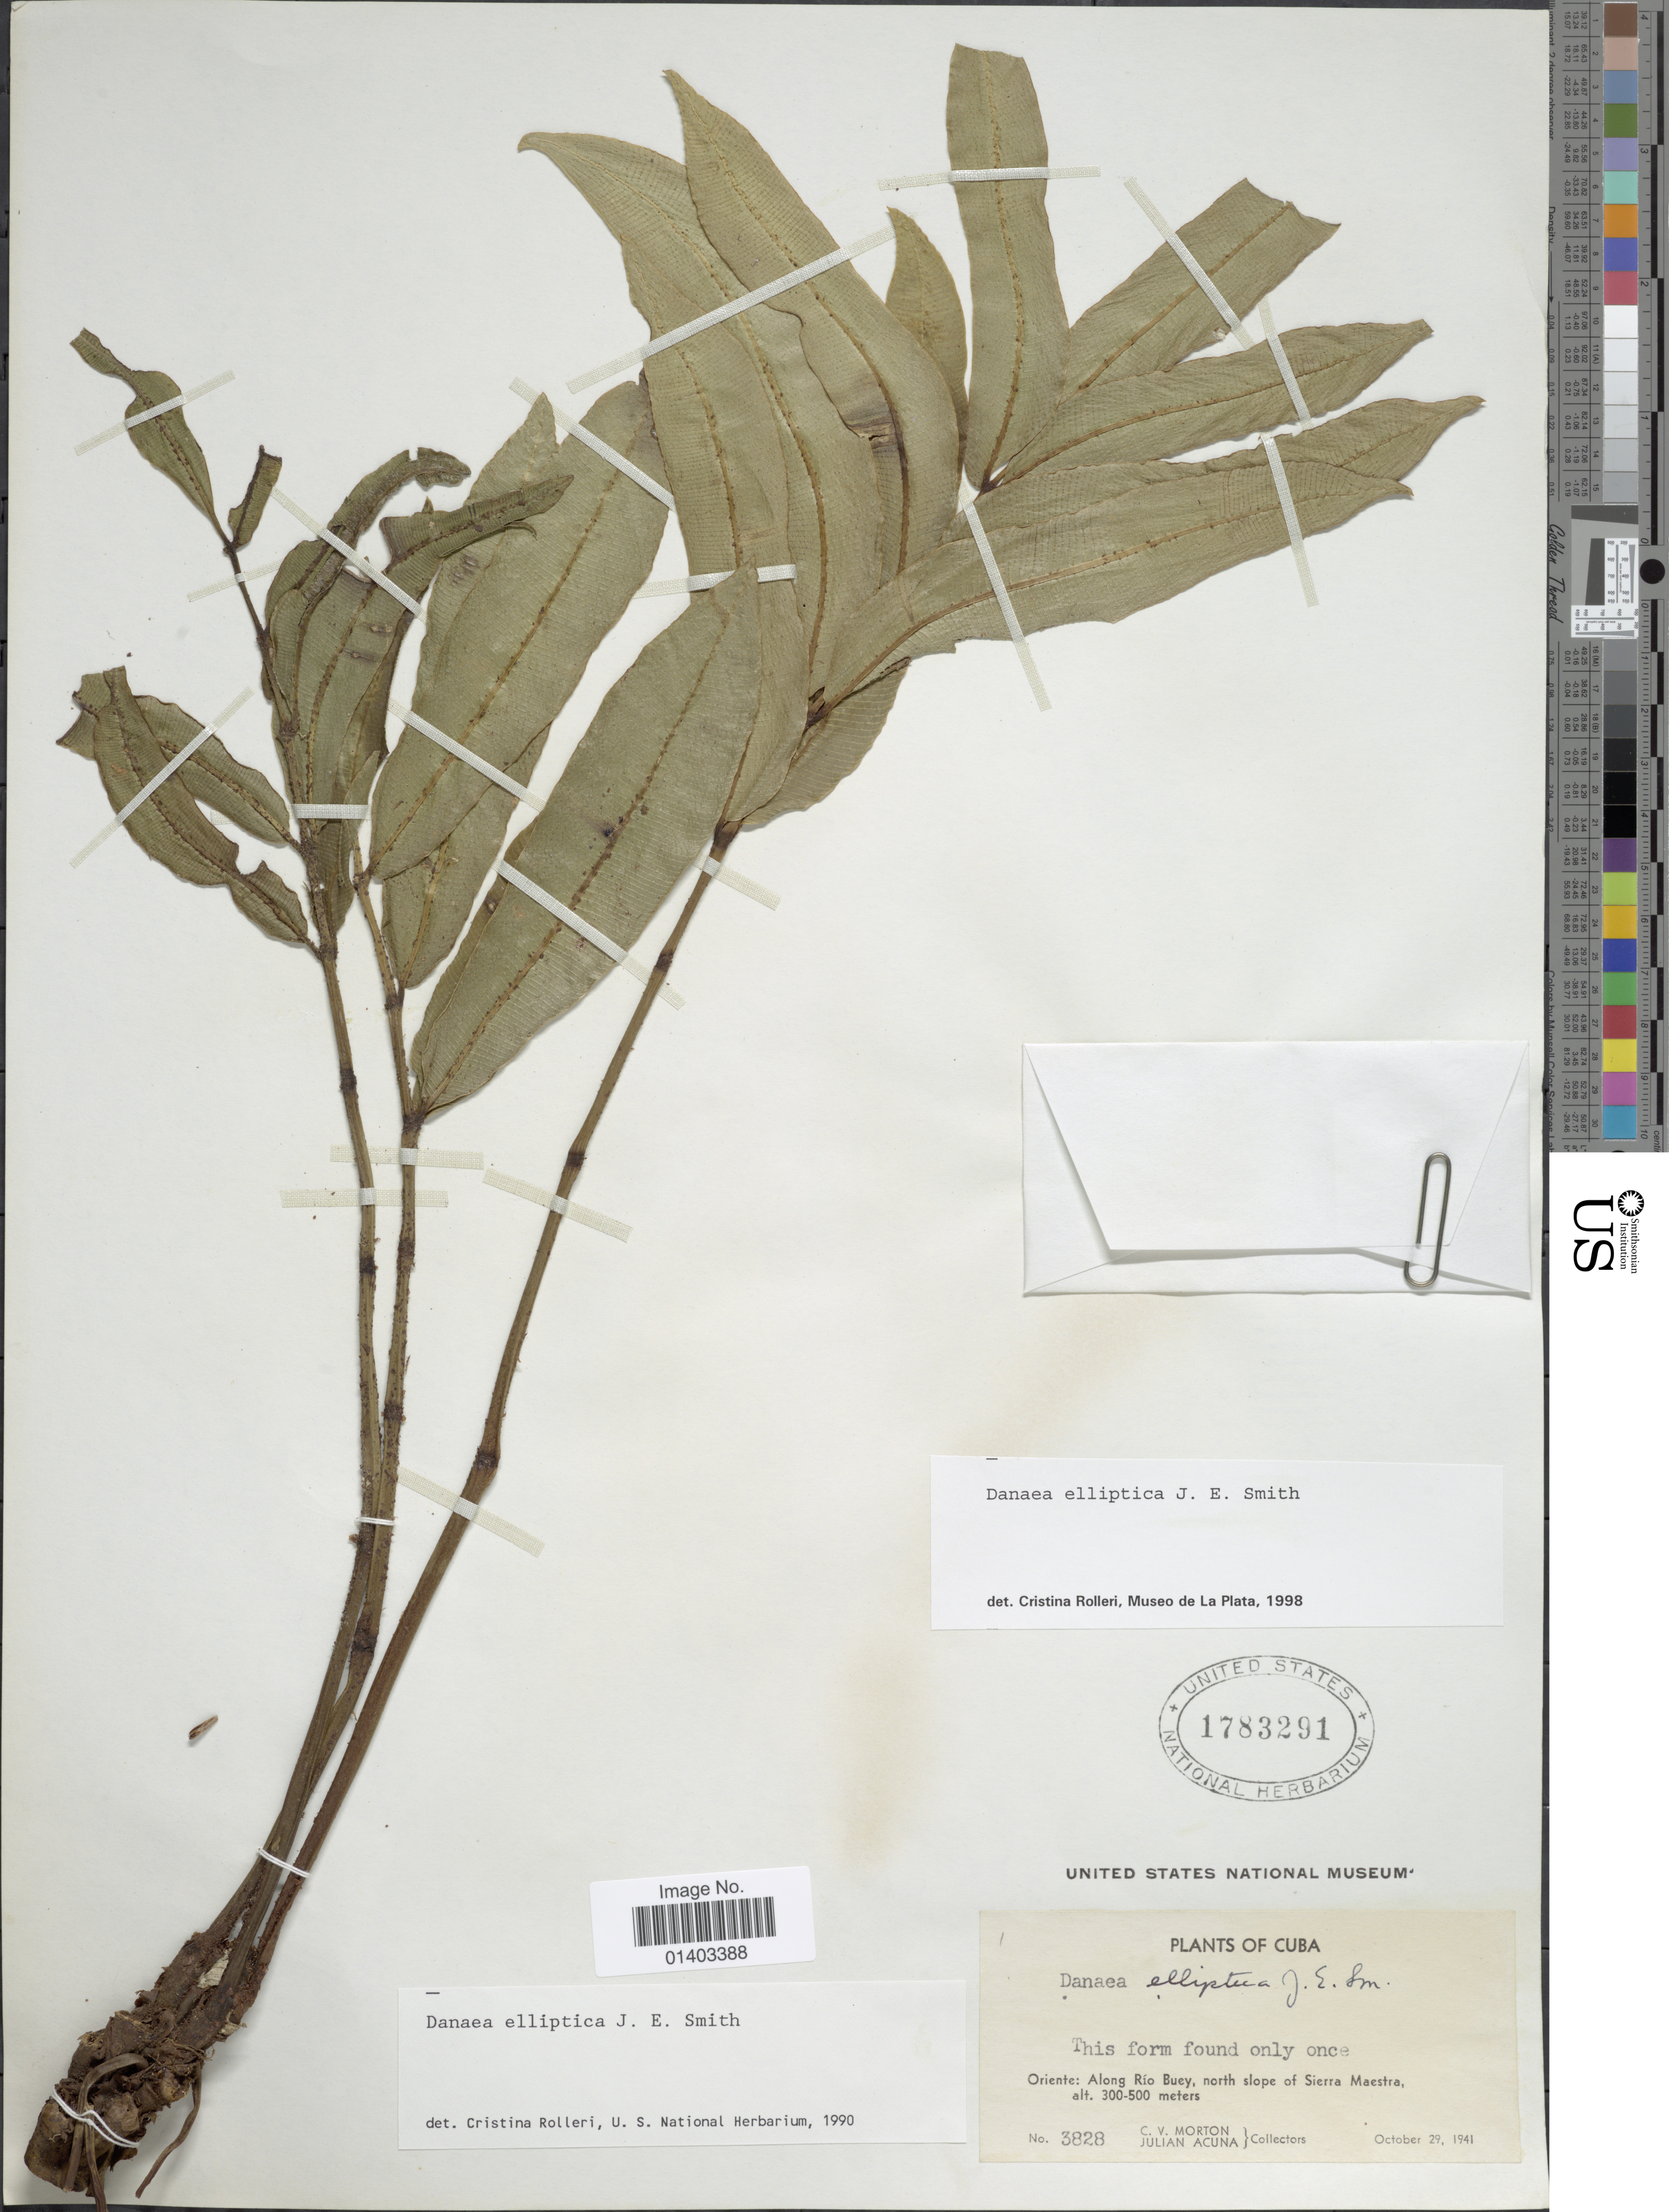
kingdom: Plantae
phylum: Tracheophyta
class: Polypodiopsida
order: Marattiales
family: Marattiaceae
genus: Danaea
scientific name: Danaea elliptica subsp. elliptica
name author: Sm.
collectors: C. V. Morton & J. B. Acuña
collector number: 3828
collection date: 1941-10-29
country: Cuba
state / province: Oriente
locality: Along Río Buey, north slope of Sierra Maestra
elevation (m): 300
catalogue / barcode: US 1783291